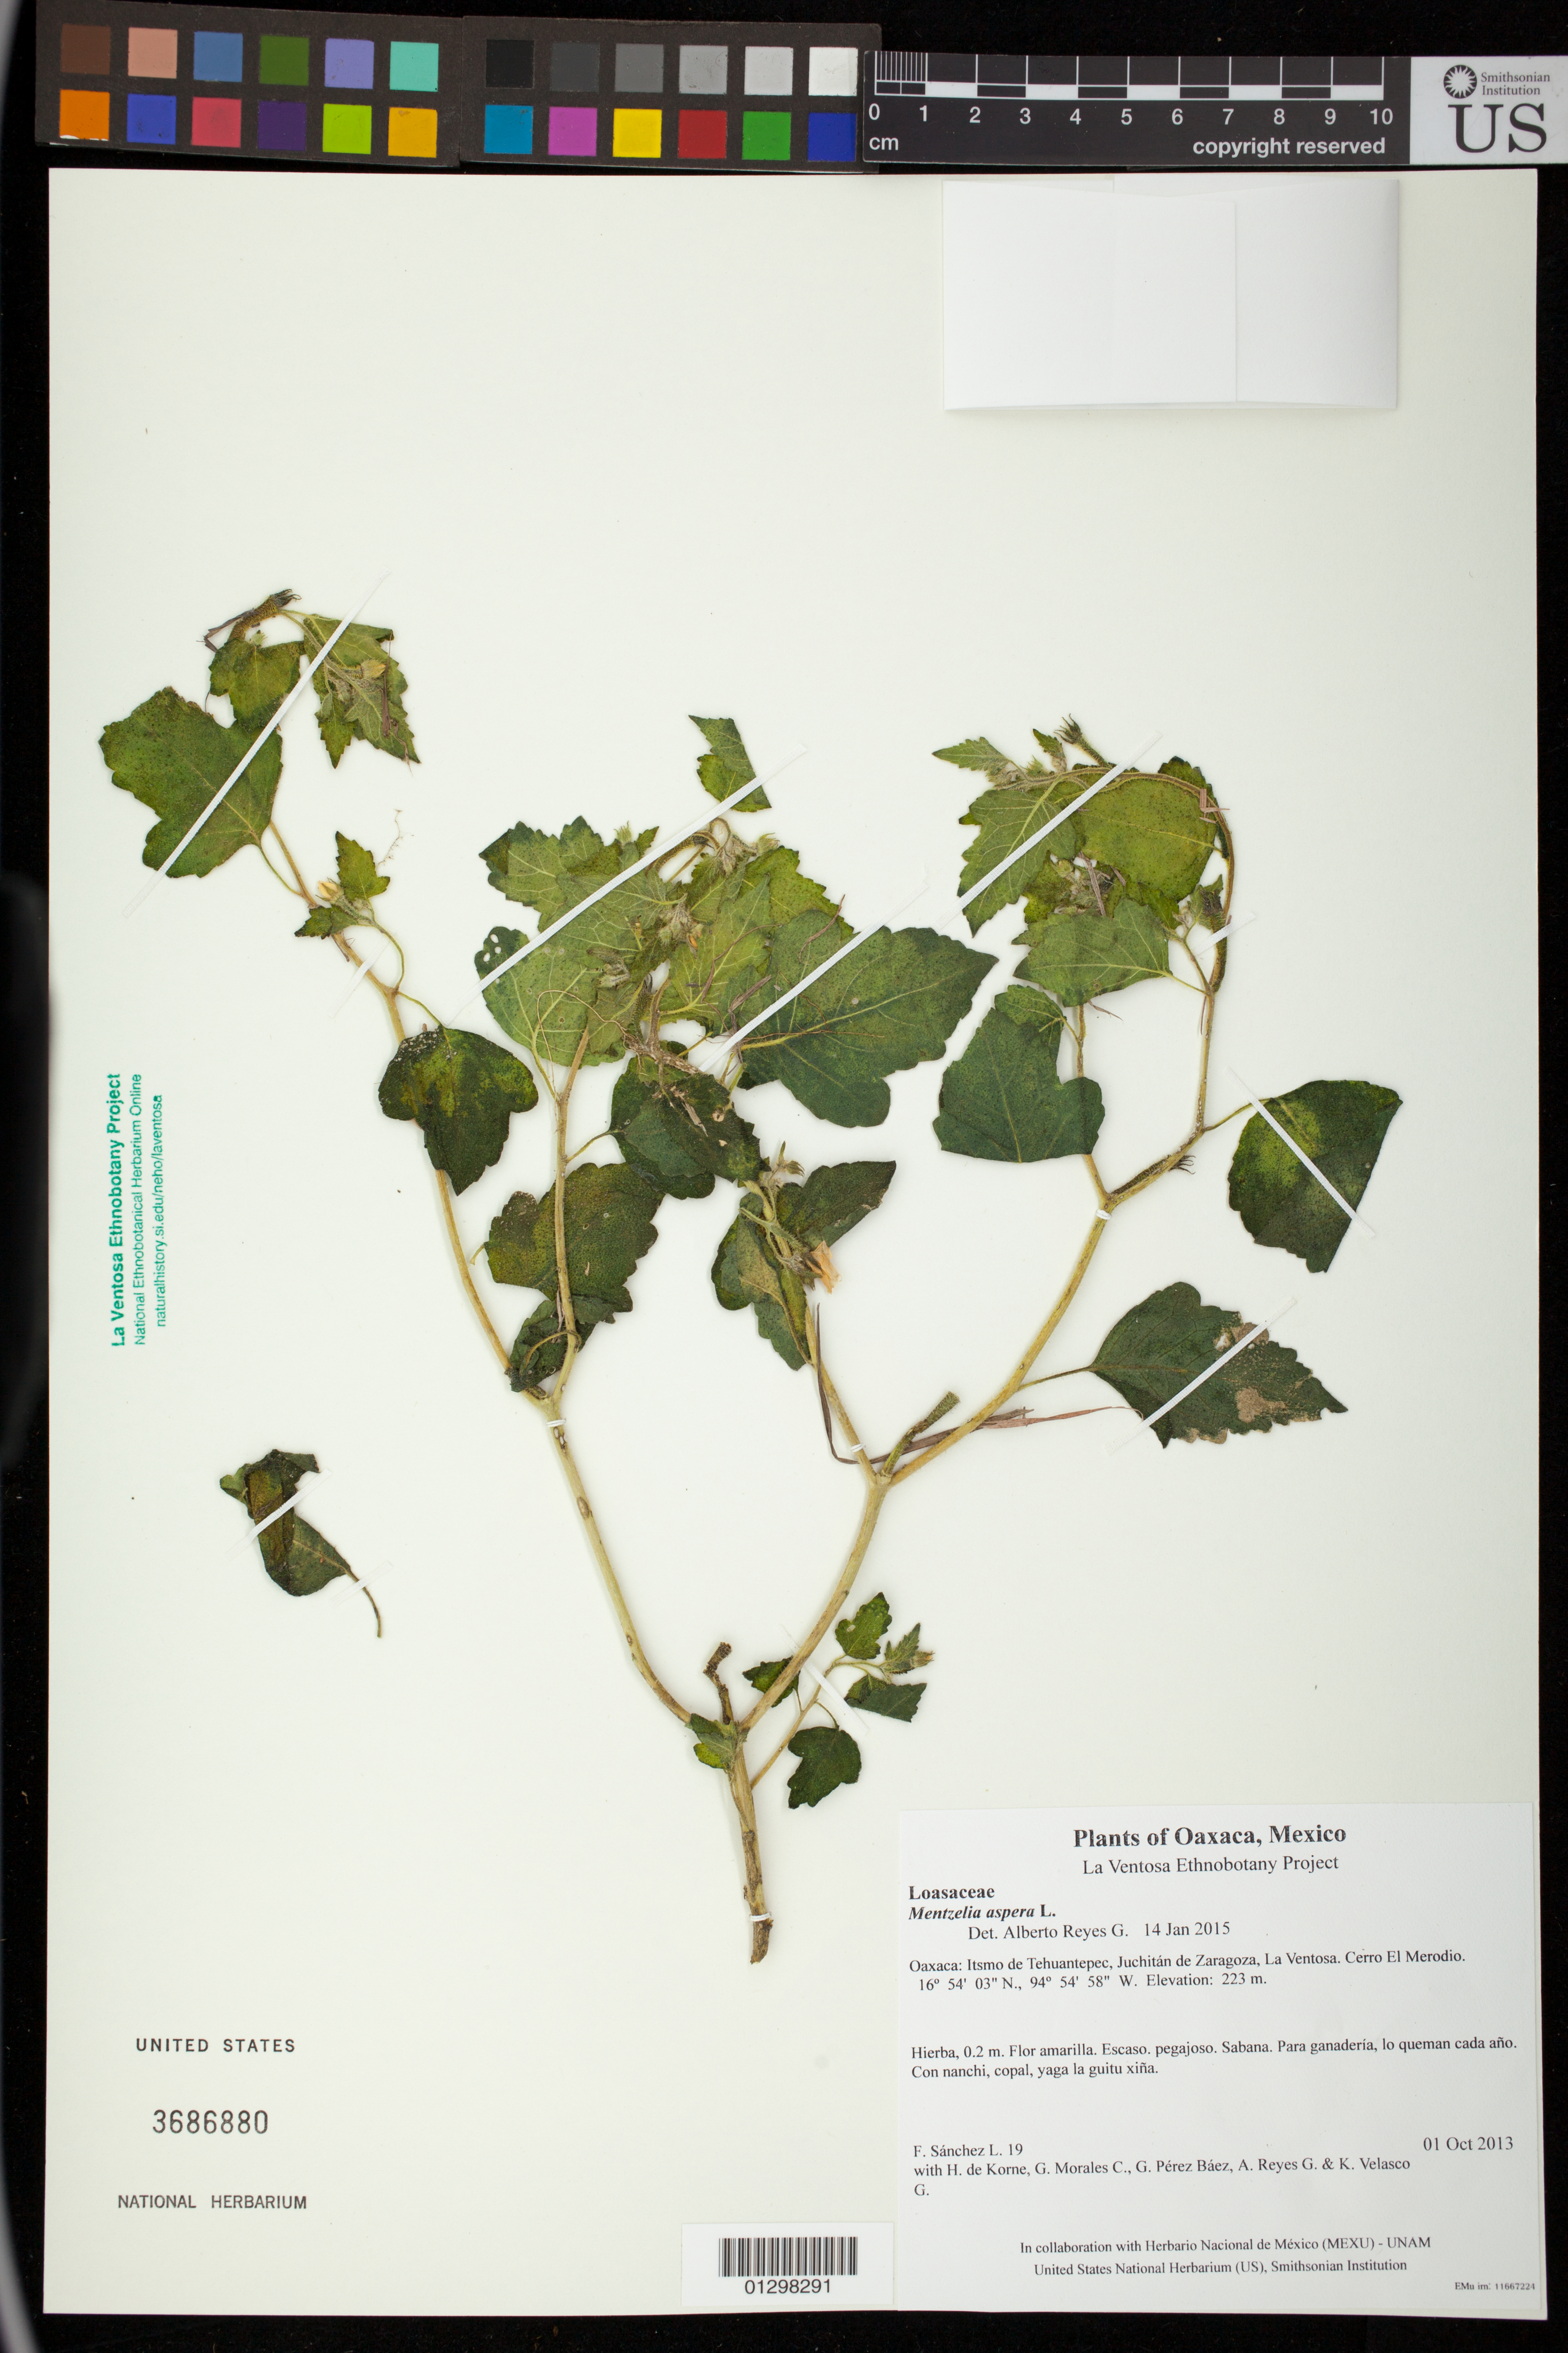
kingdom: Plantae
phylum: Tracheophyta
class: Magnoliopsida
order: Cornales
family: Loasaceae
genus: Mentzelia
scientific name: Mentzelia aspera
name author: L.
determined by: Reyes García, A.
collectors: F. Sánchez L., H. de Korne, G. Morales C., G. Pérez Báez, A. Reyes G. & K. Velasco G.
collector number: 19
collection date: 2013-10-01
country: Mexico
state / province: Oaxaca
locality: Itsmo de Tehuantepec, Juchitán de Zaragoza, La Ventosa. Cerro El Merodio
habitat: Sabana. Para ganadería, lo queman cada año.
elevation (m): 223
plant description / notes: JEBOT, MEXU, SERO, US; Gui'xhi. 0.2 m. Guie' naguchi. Huaxie'.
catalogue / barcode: US 3686880